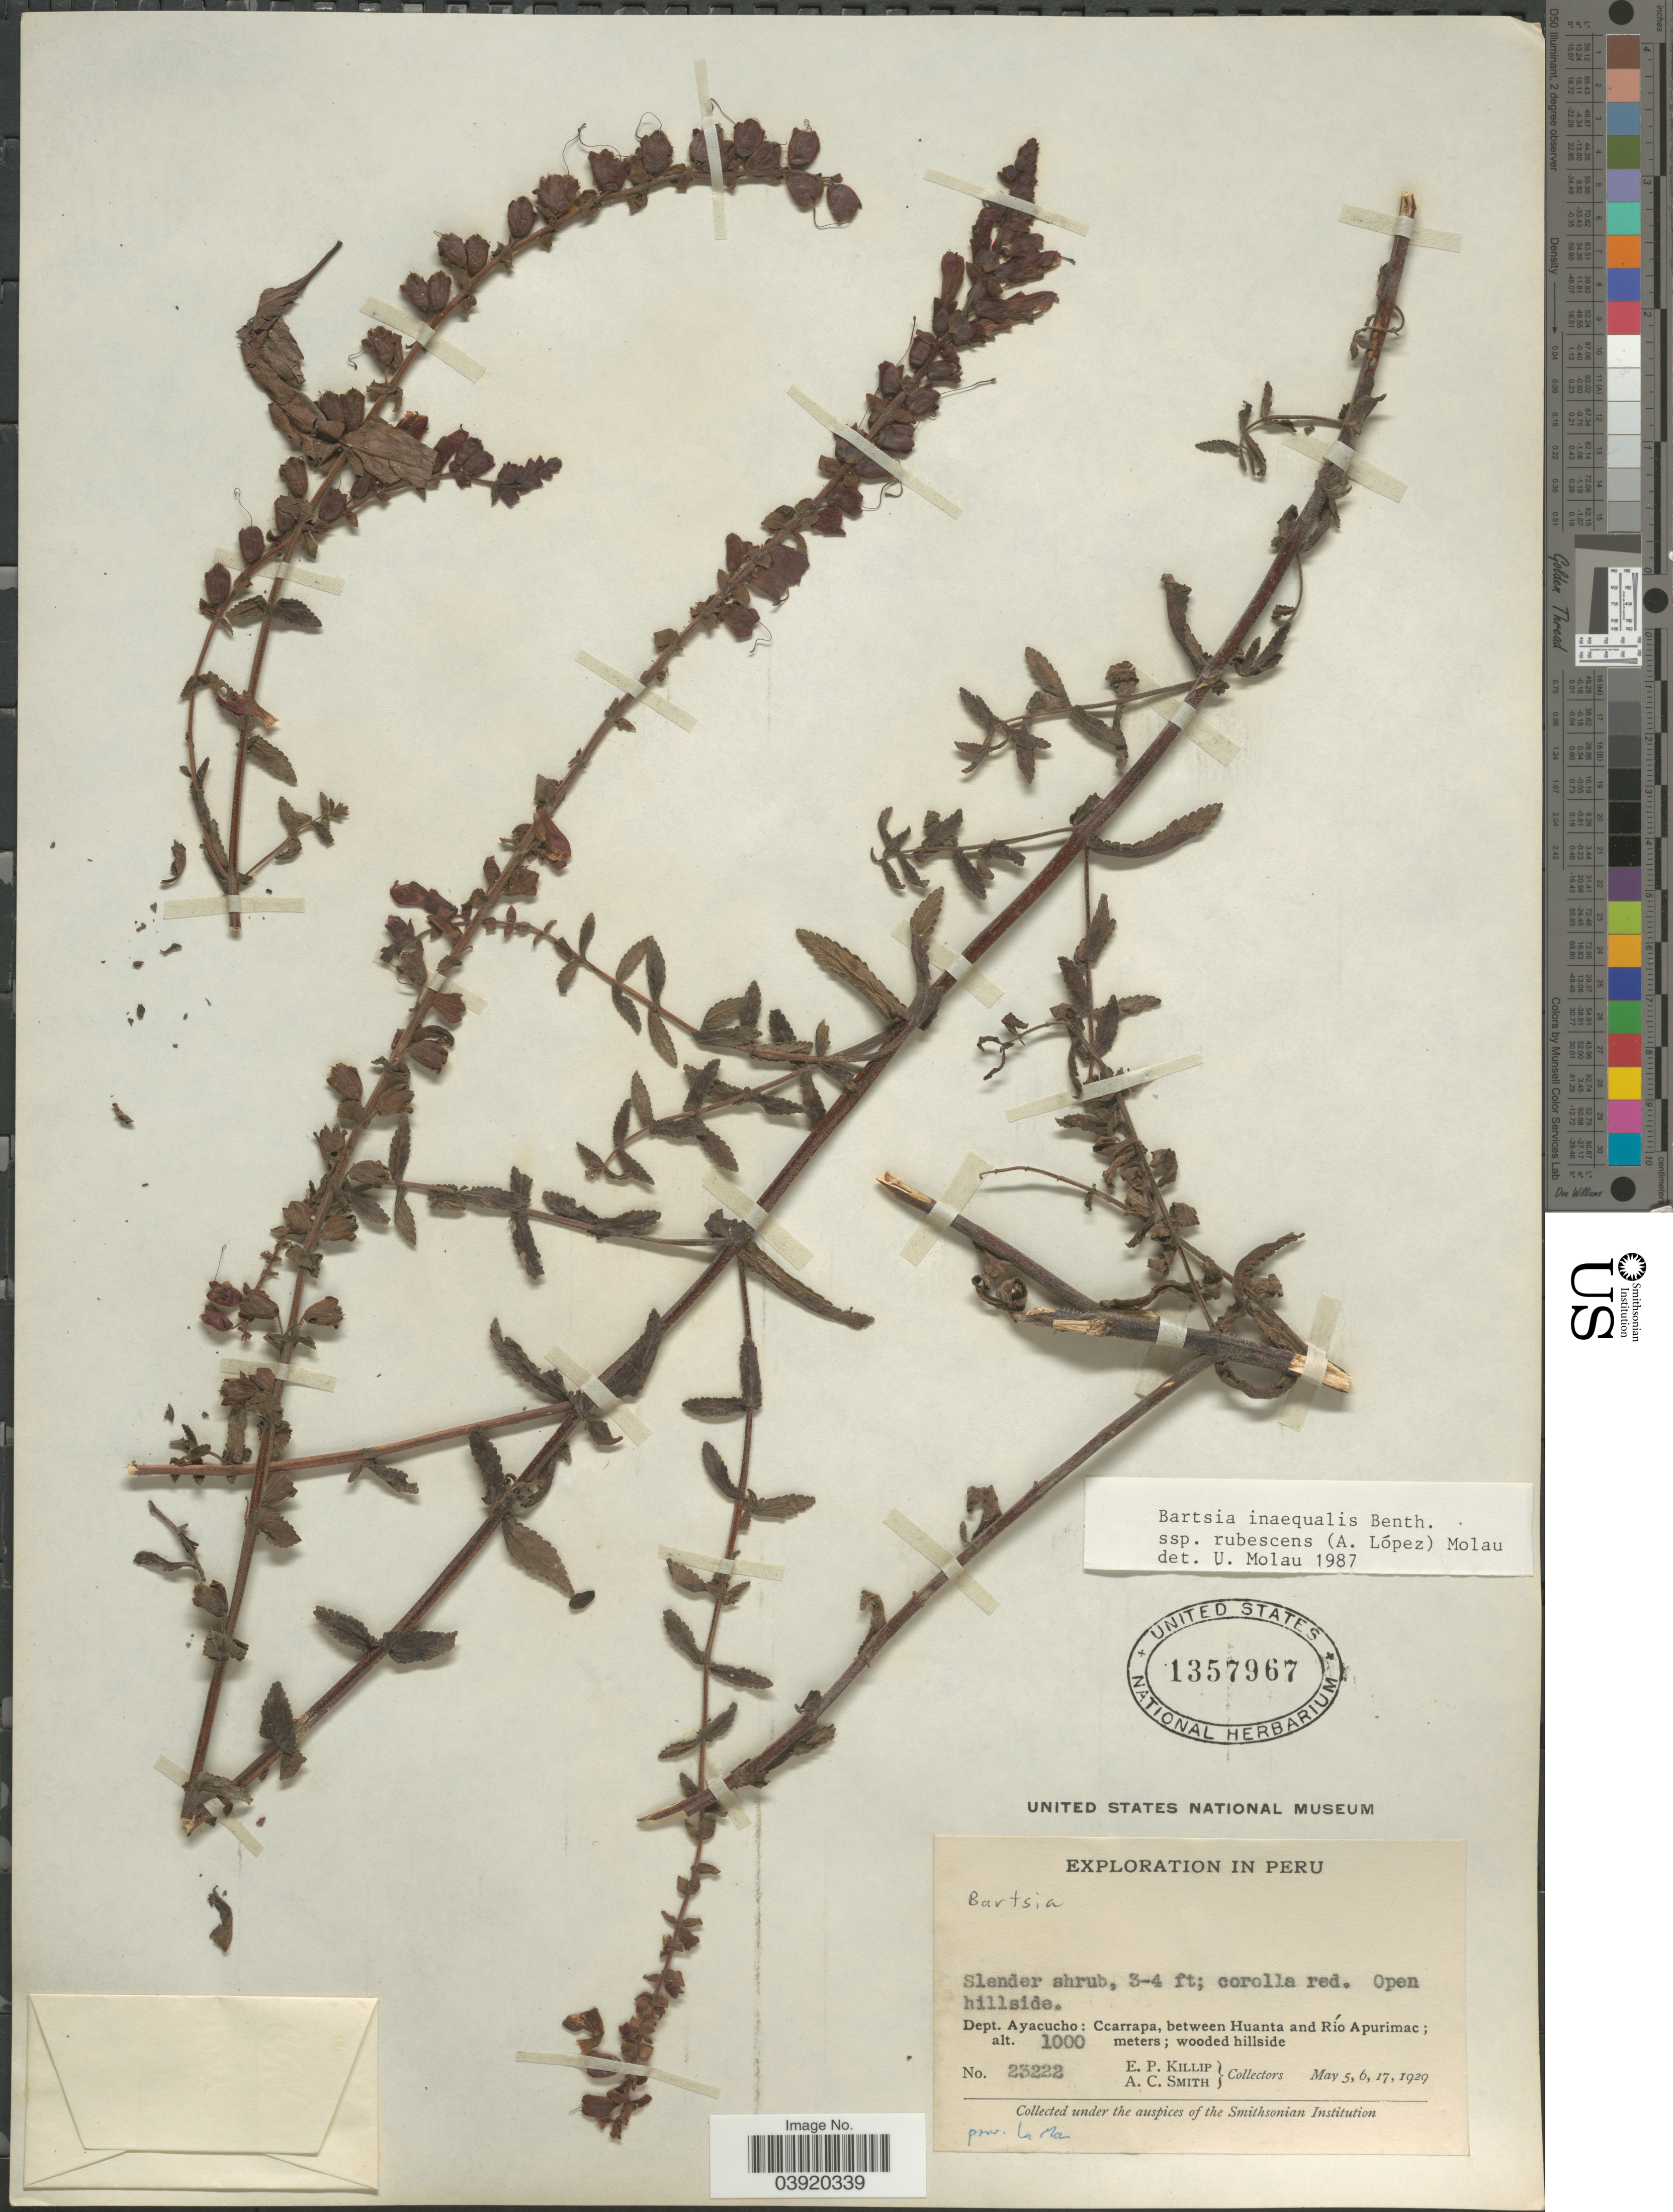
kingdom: Plantae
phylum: Tracheophyta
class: Magnoliopsida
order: Lamiales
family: Orobanchaceae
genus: Neobartsia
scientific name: Neobartsia inaequalis subsp. duripilis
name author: (Edwin) Uribe-Convers & Tank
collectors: E. P. Killip & A. C. Smith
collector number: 23222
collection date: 1929-05-05/1929-05-17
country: Peru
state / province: Ayacucho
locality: Dept. Ayacucho: Ccarrapa, between Huanta and Río Apurimac.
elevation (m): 1000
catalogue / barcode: US 1357967